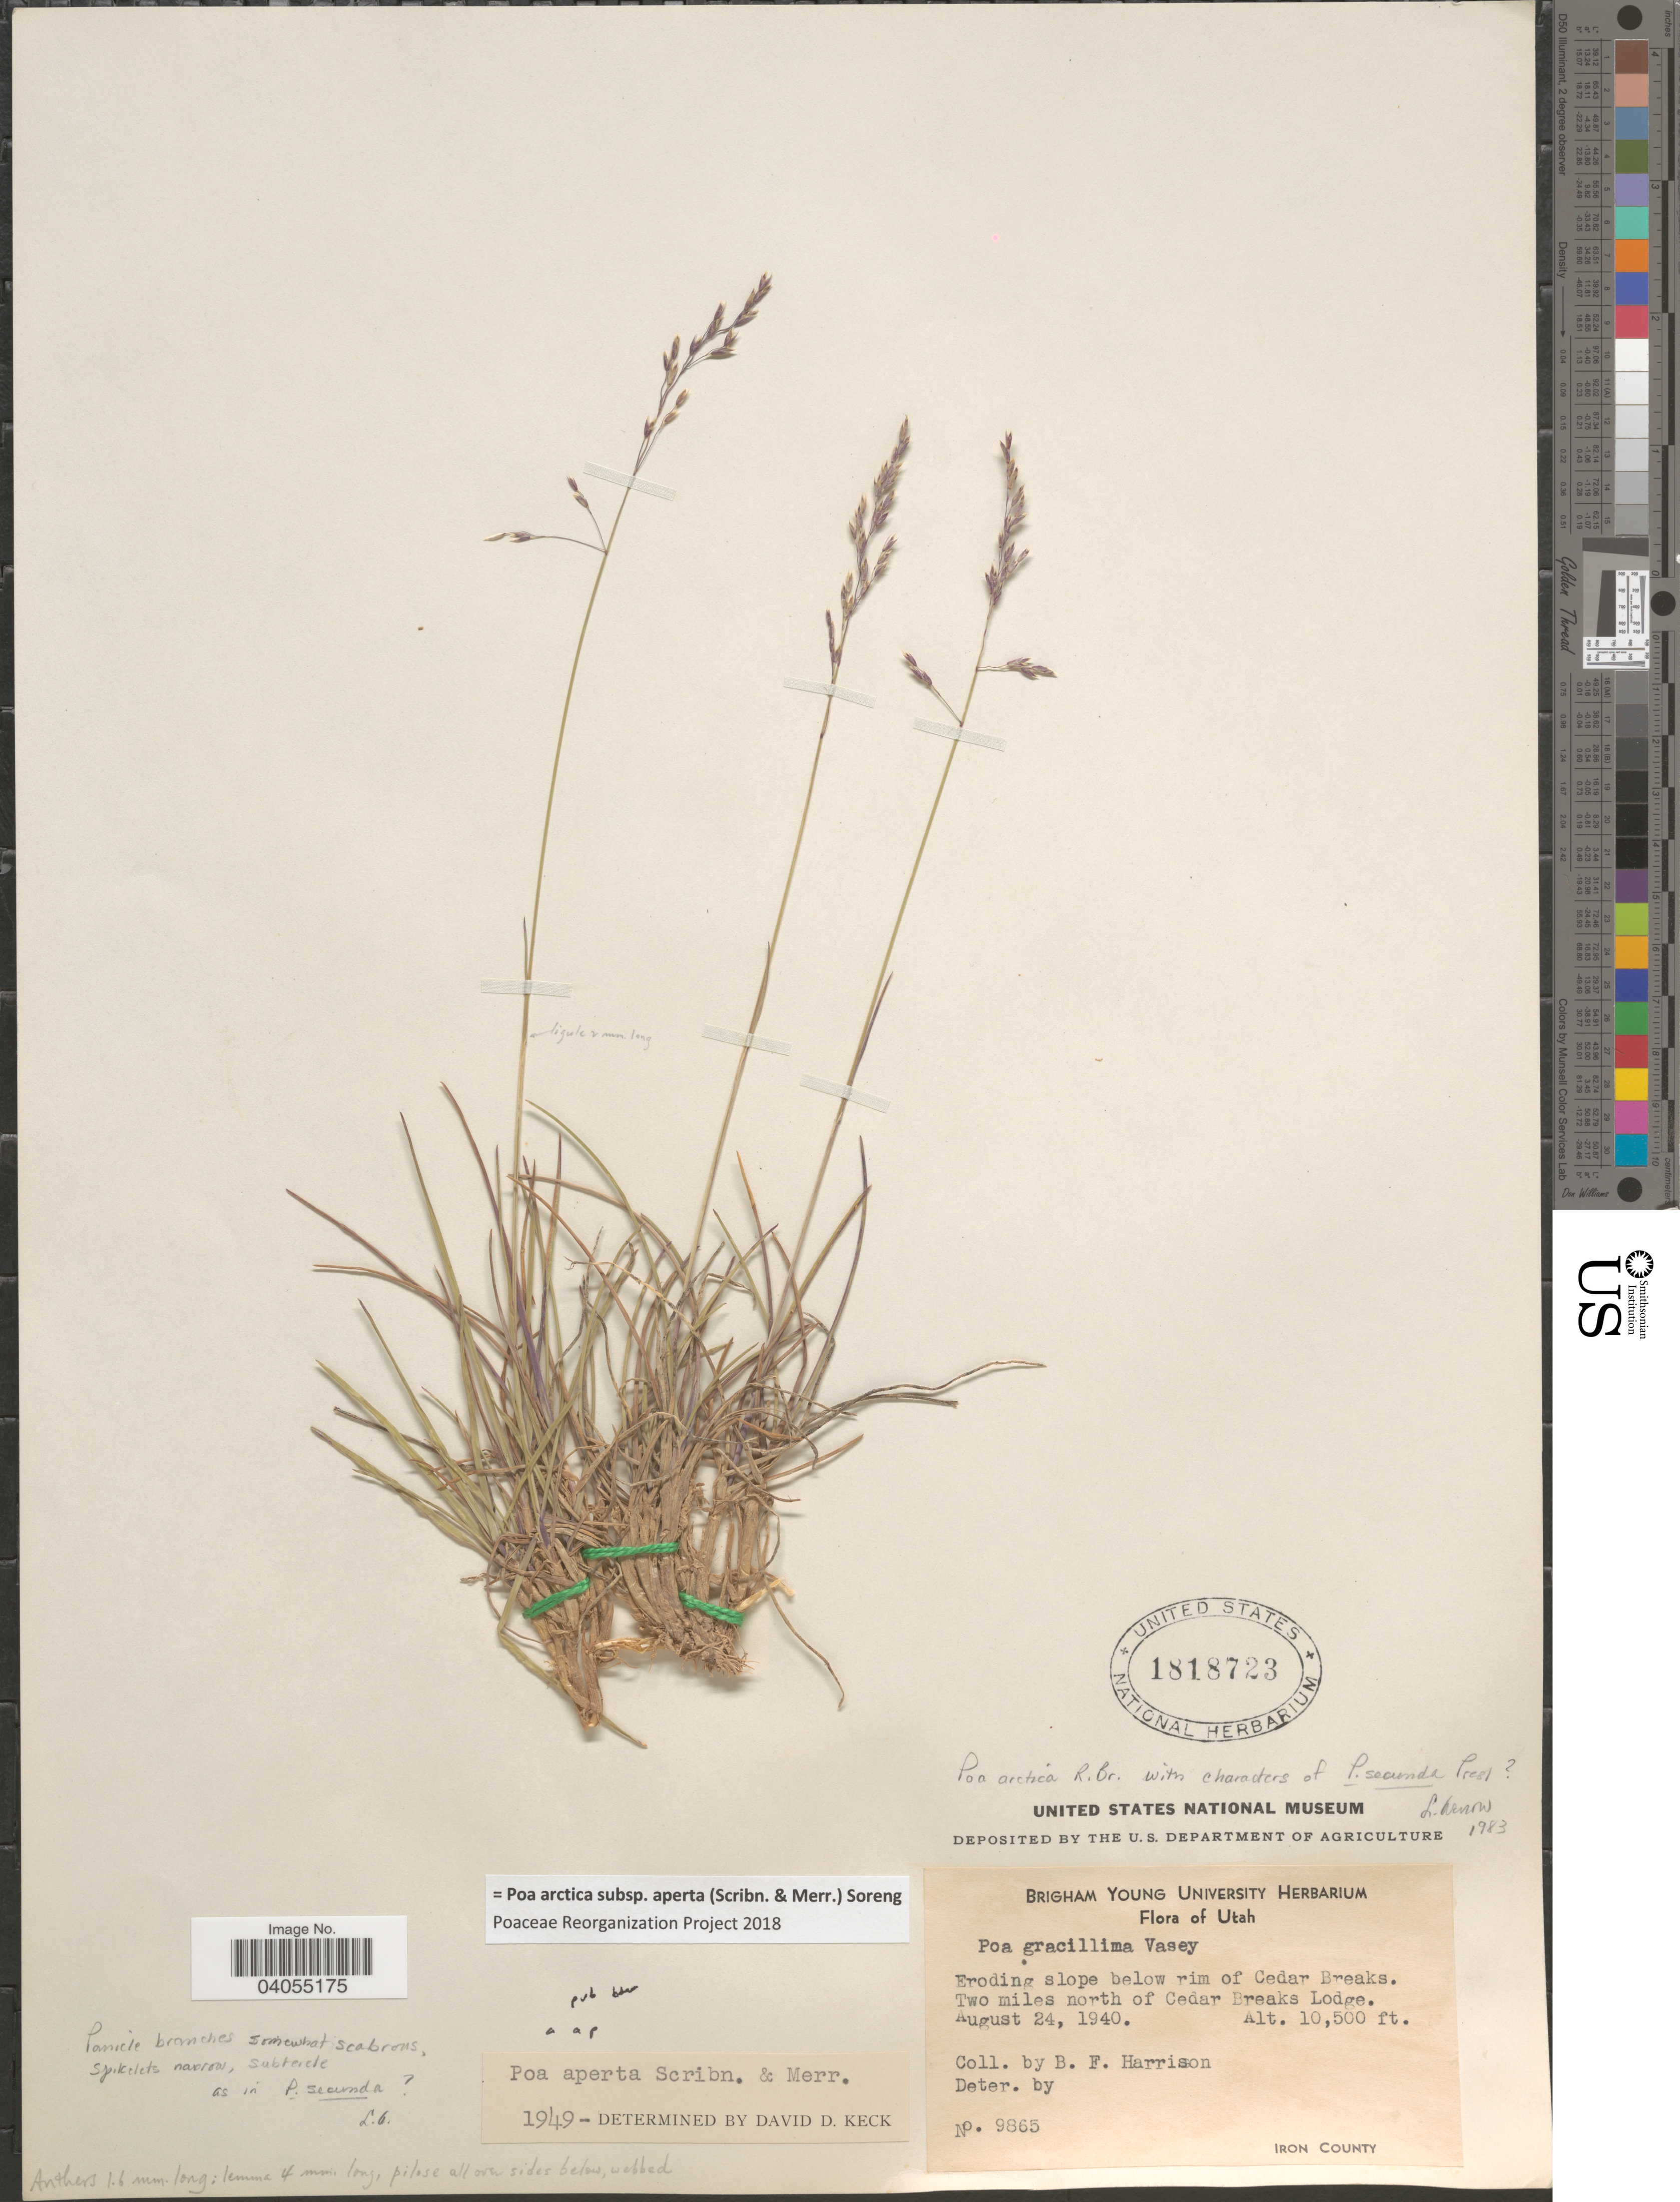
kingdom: Plantae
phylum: Tracheophyta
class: Liliopsida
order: Poales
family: Poaceae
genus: Poa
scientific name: Poa arctica subsp. aperta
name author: (Scribn. & Merr.) Soreng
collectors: B. F. Harrison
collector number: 9865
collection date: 1940-08-24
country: United States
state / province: Utah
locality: Eroding slope below rim of Cedar Breaks. Two miles north of Cedar Breaks Lodge. Iron County.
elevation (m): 3200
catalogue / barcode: US 1818723